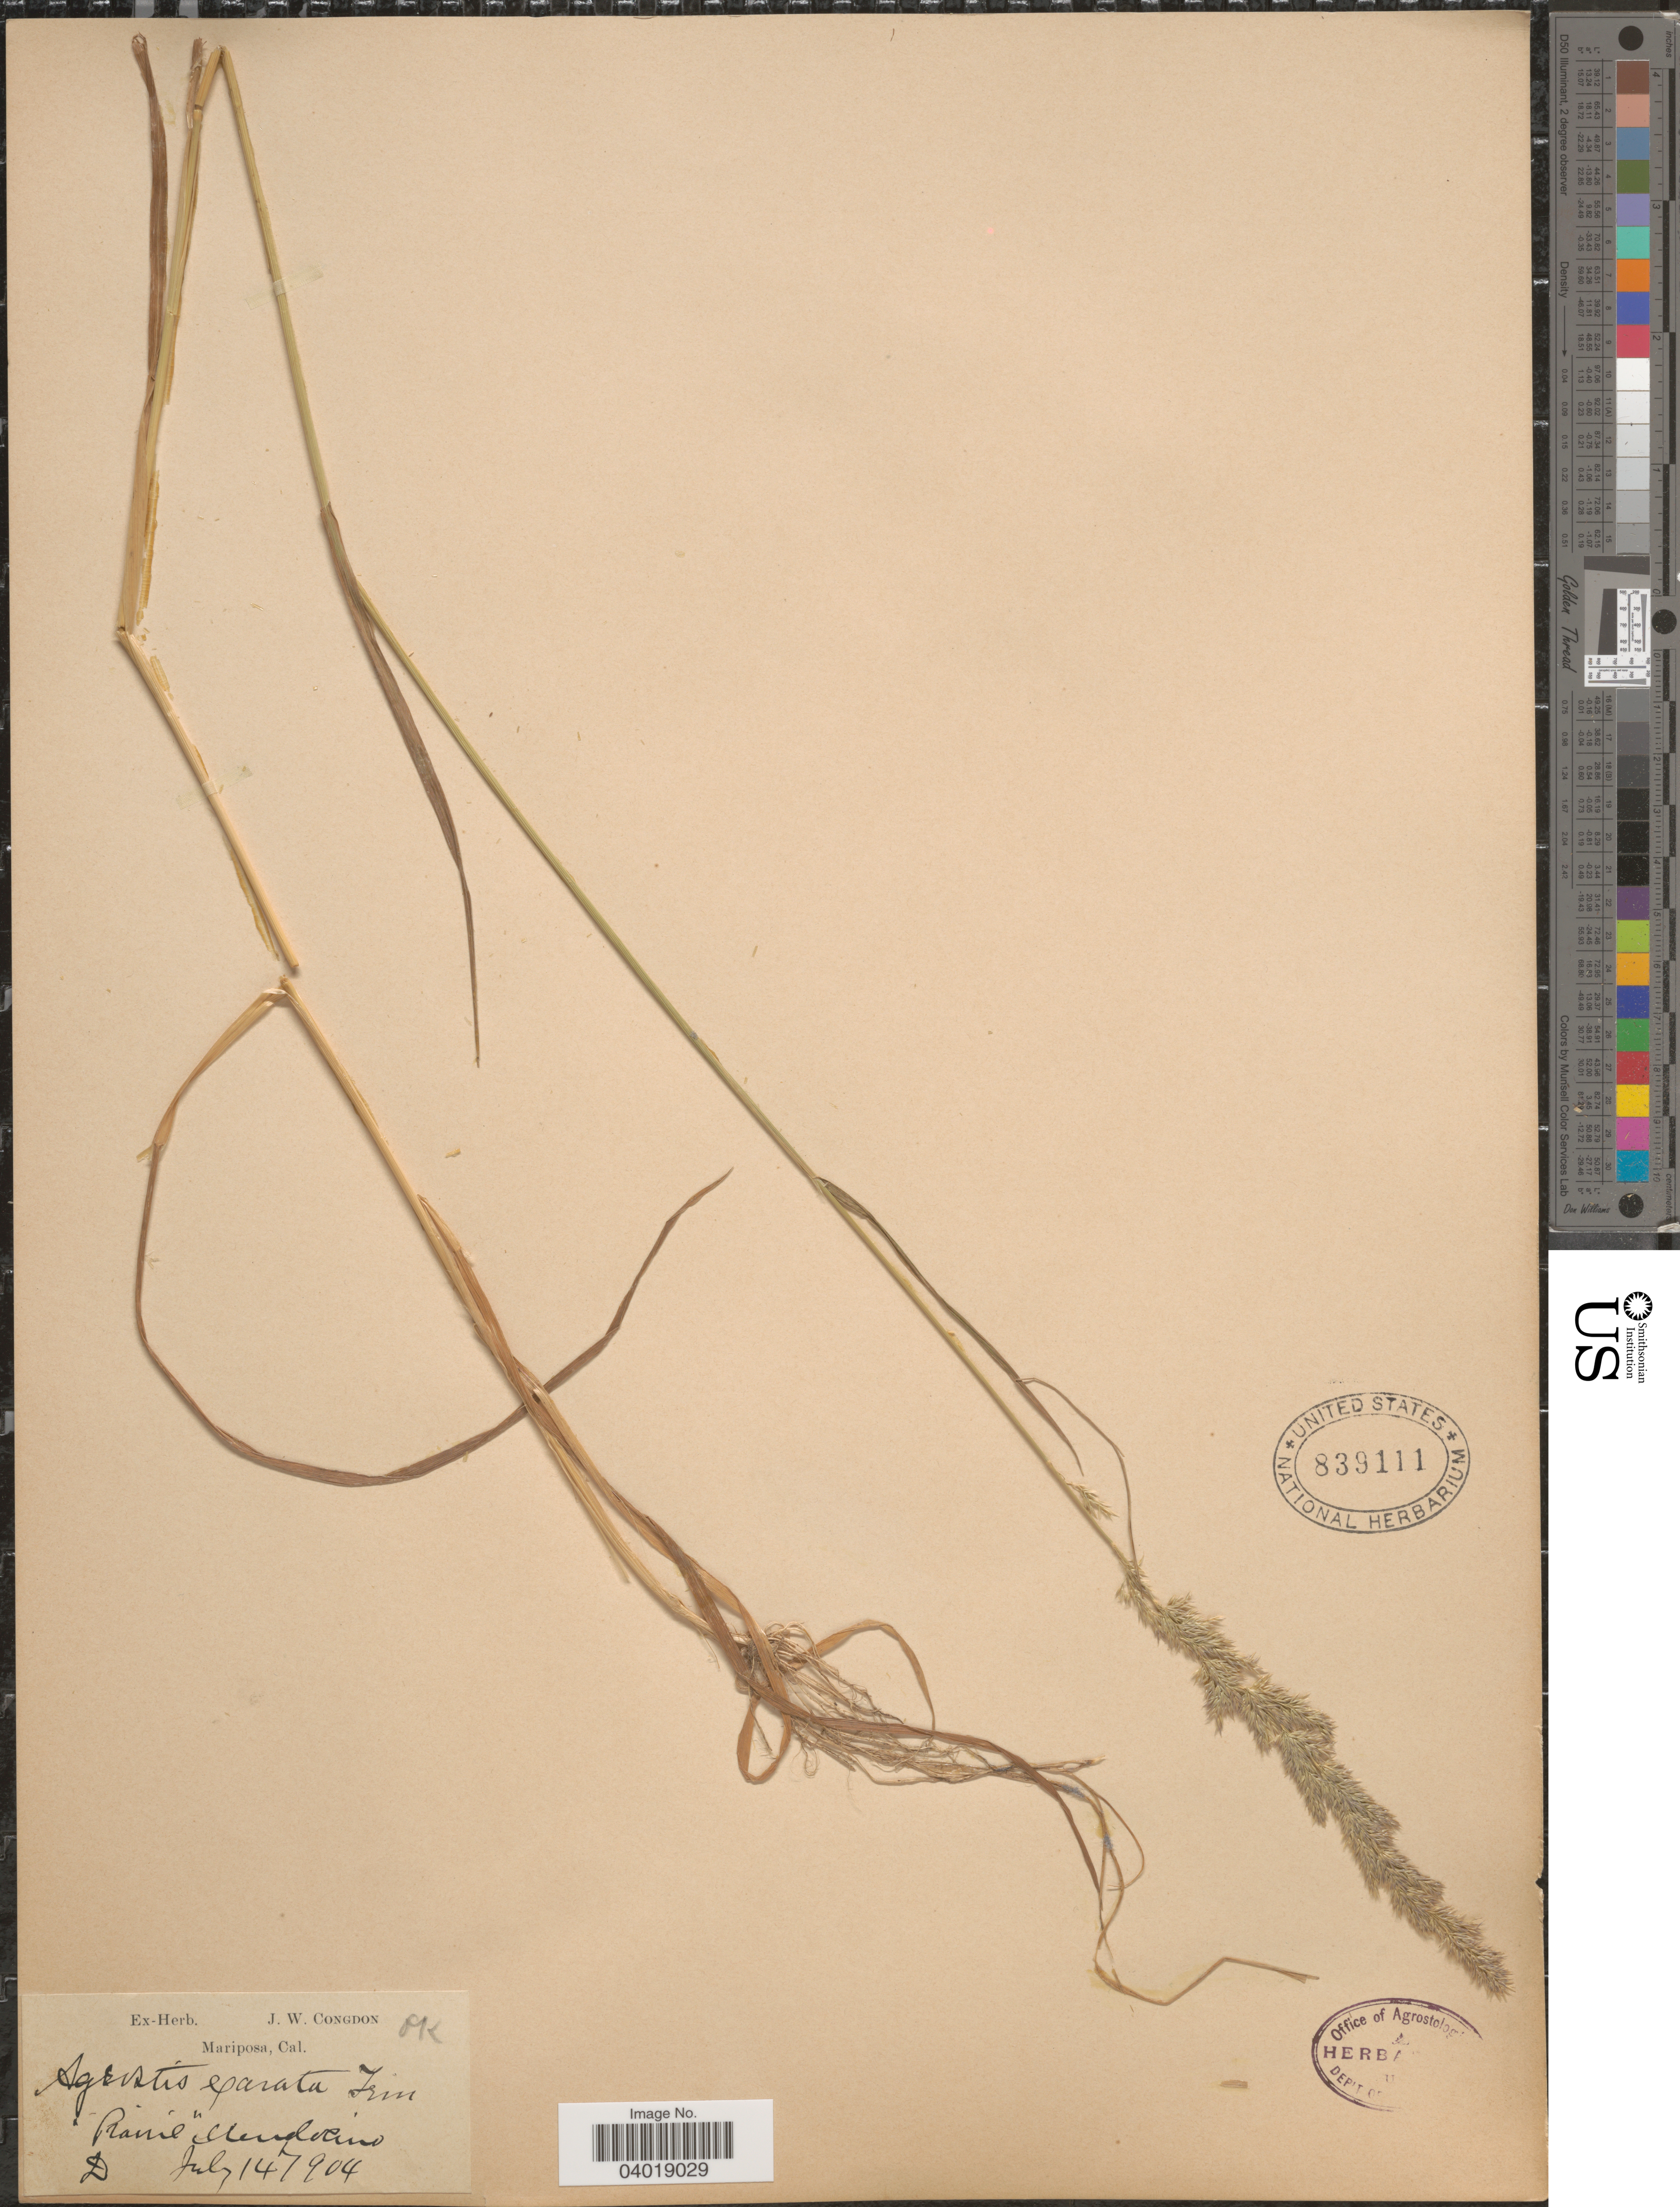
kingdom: Plantae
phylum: Tracheophyta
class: Liliopsida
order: Poales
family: Poaceae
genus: Agrostis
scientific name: Agrostis exarata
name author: Trin.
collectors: ex herb. J. W. Congdon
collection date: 1904-07-14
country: United States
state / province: California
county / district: Mendocino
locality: Prairie, Mendocino.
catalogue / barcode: US 839111